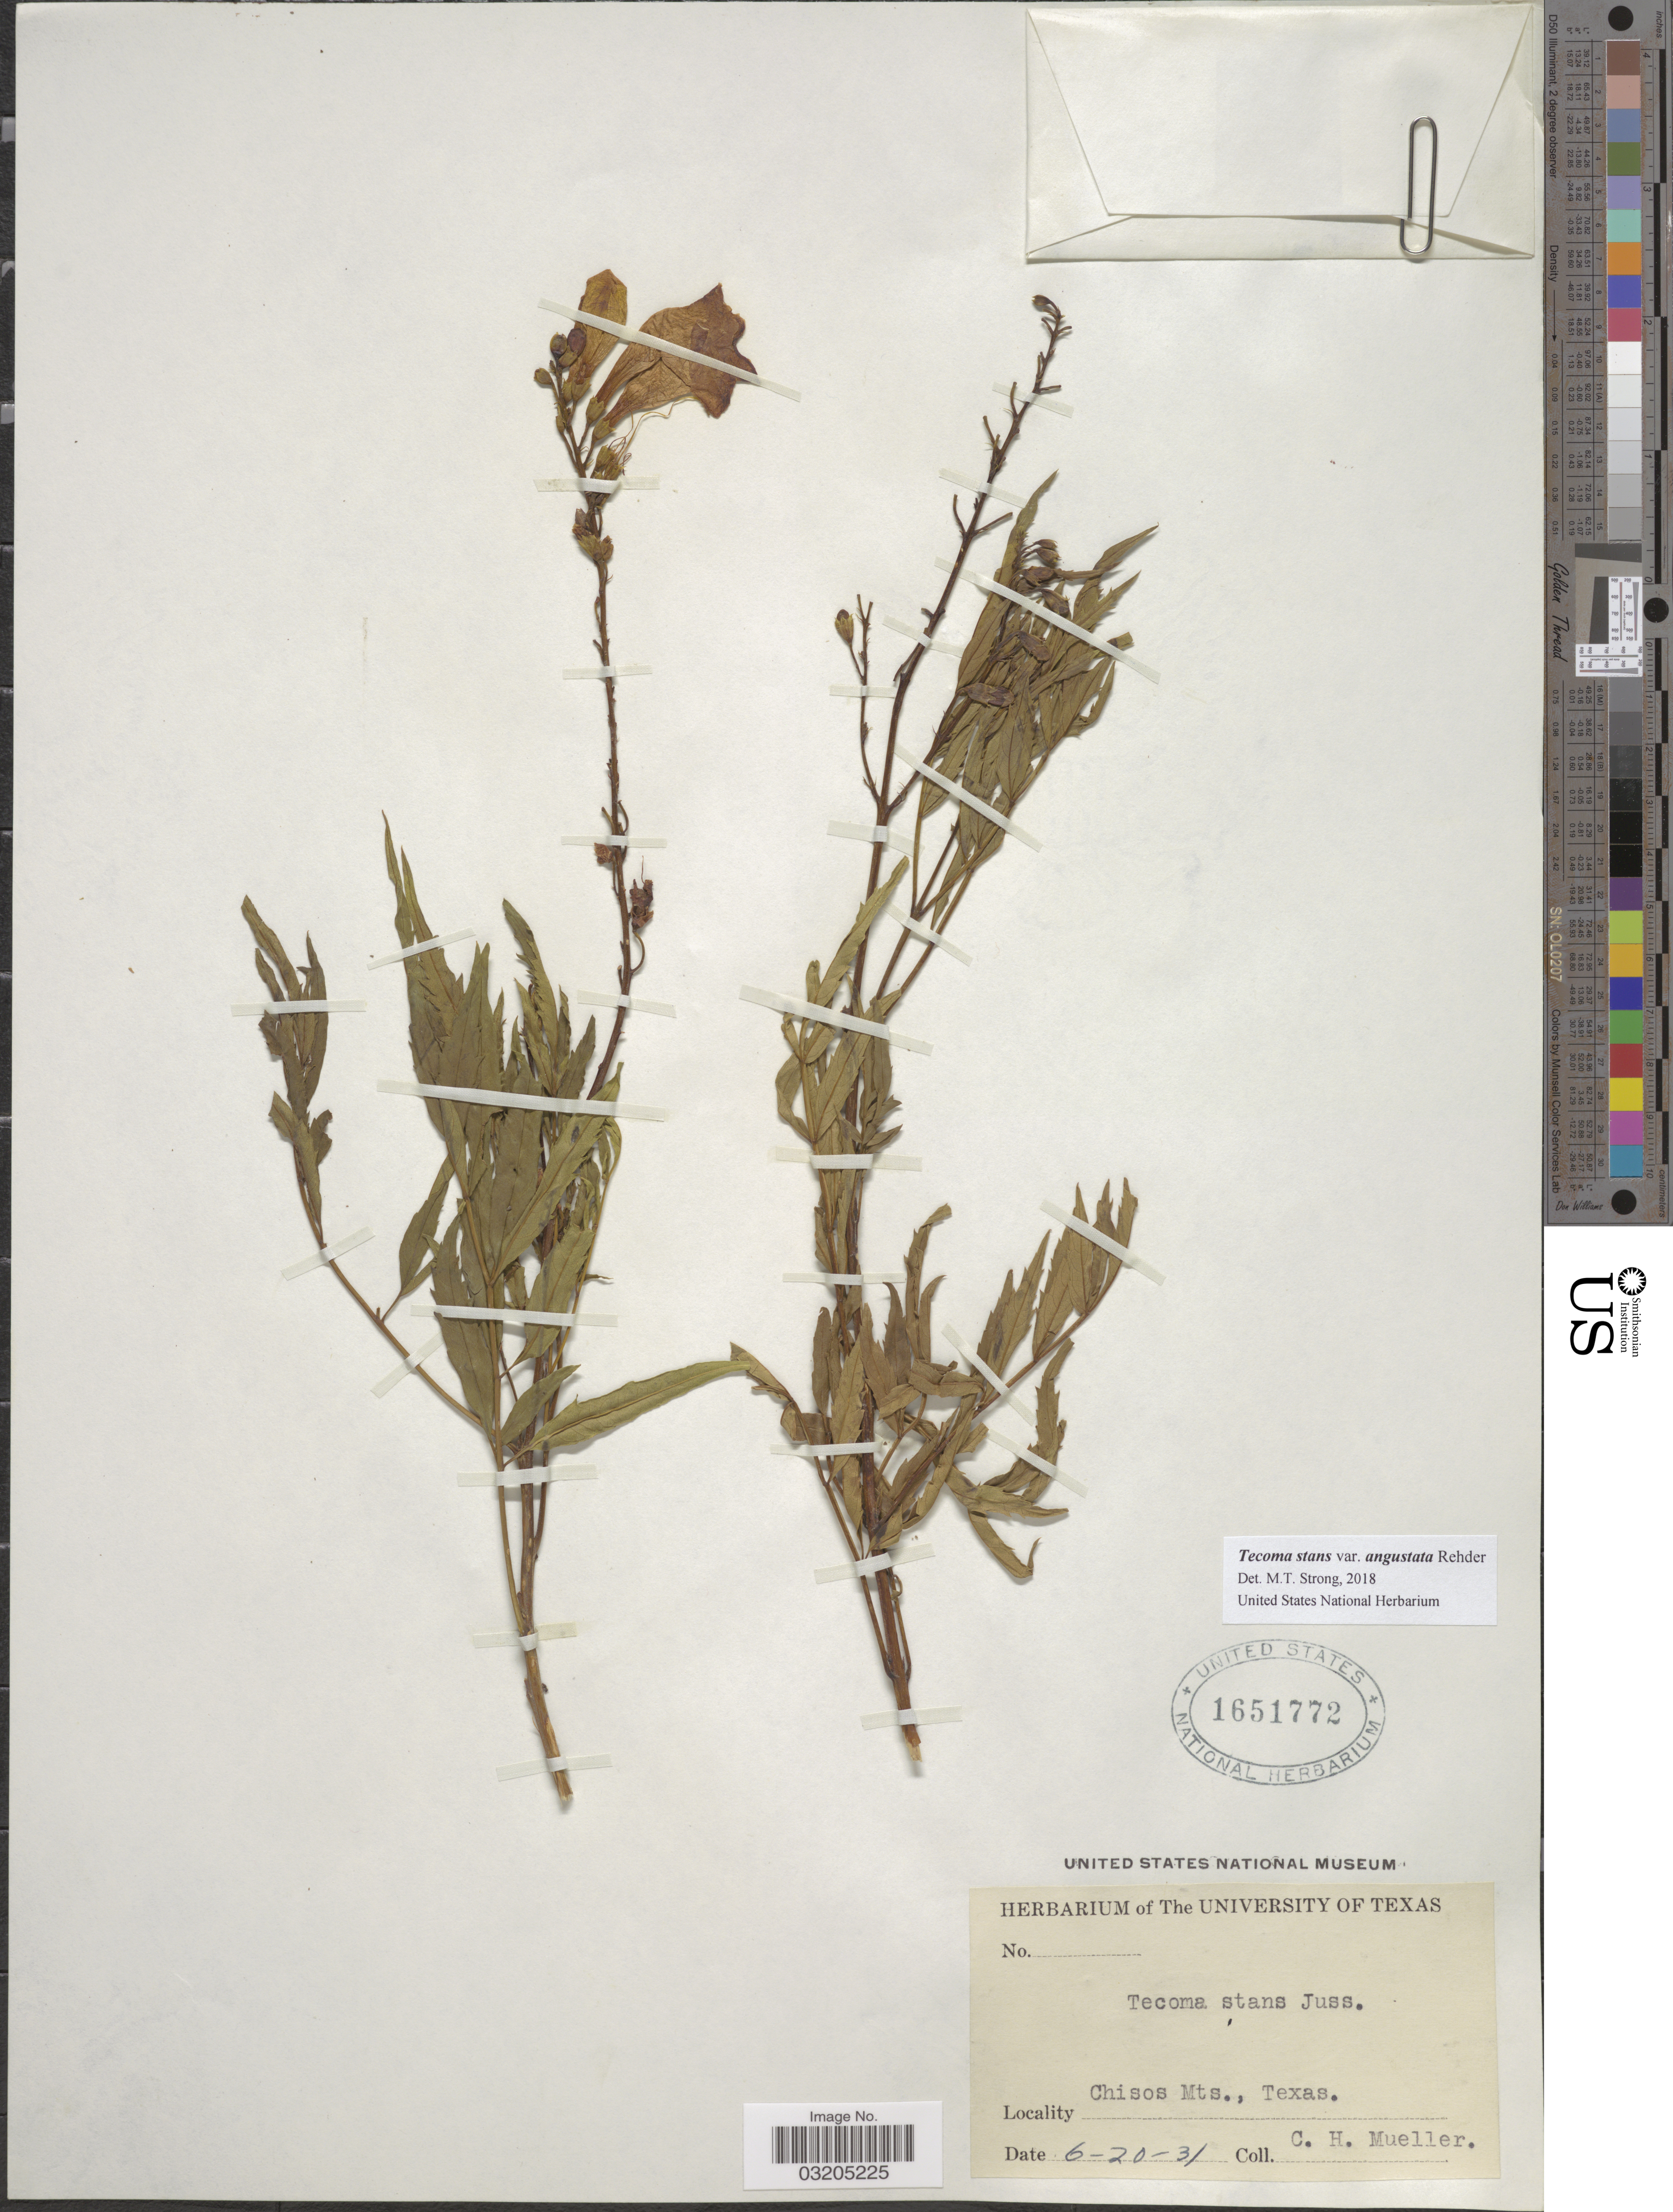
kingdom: Plantae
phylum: Tracheophyta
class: Magnoliopsida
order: Lamiales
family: Bignoniaceae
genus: Tecoma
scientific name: Tecoma stans var. angustata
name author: Rehder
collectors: C. H. Mueller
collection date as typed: Transcribed d/m/y: 20/6/31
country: United States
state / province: Texas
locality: Chisos Mts.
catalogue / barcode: US 1651772